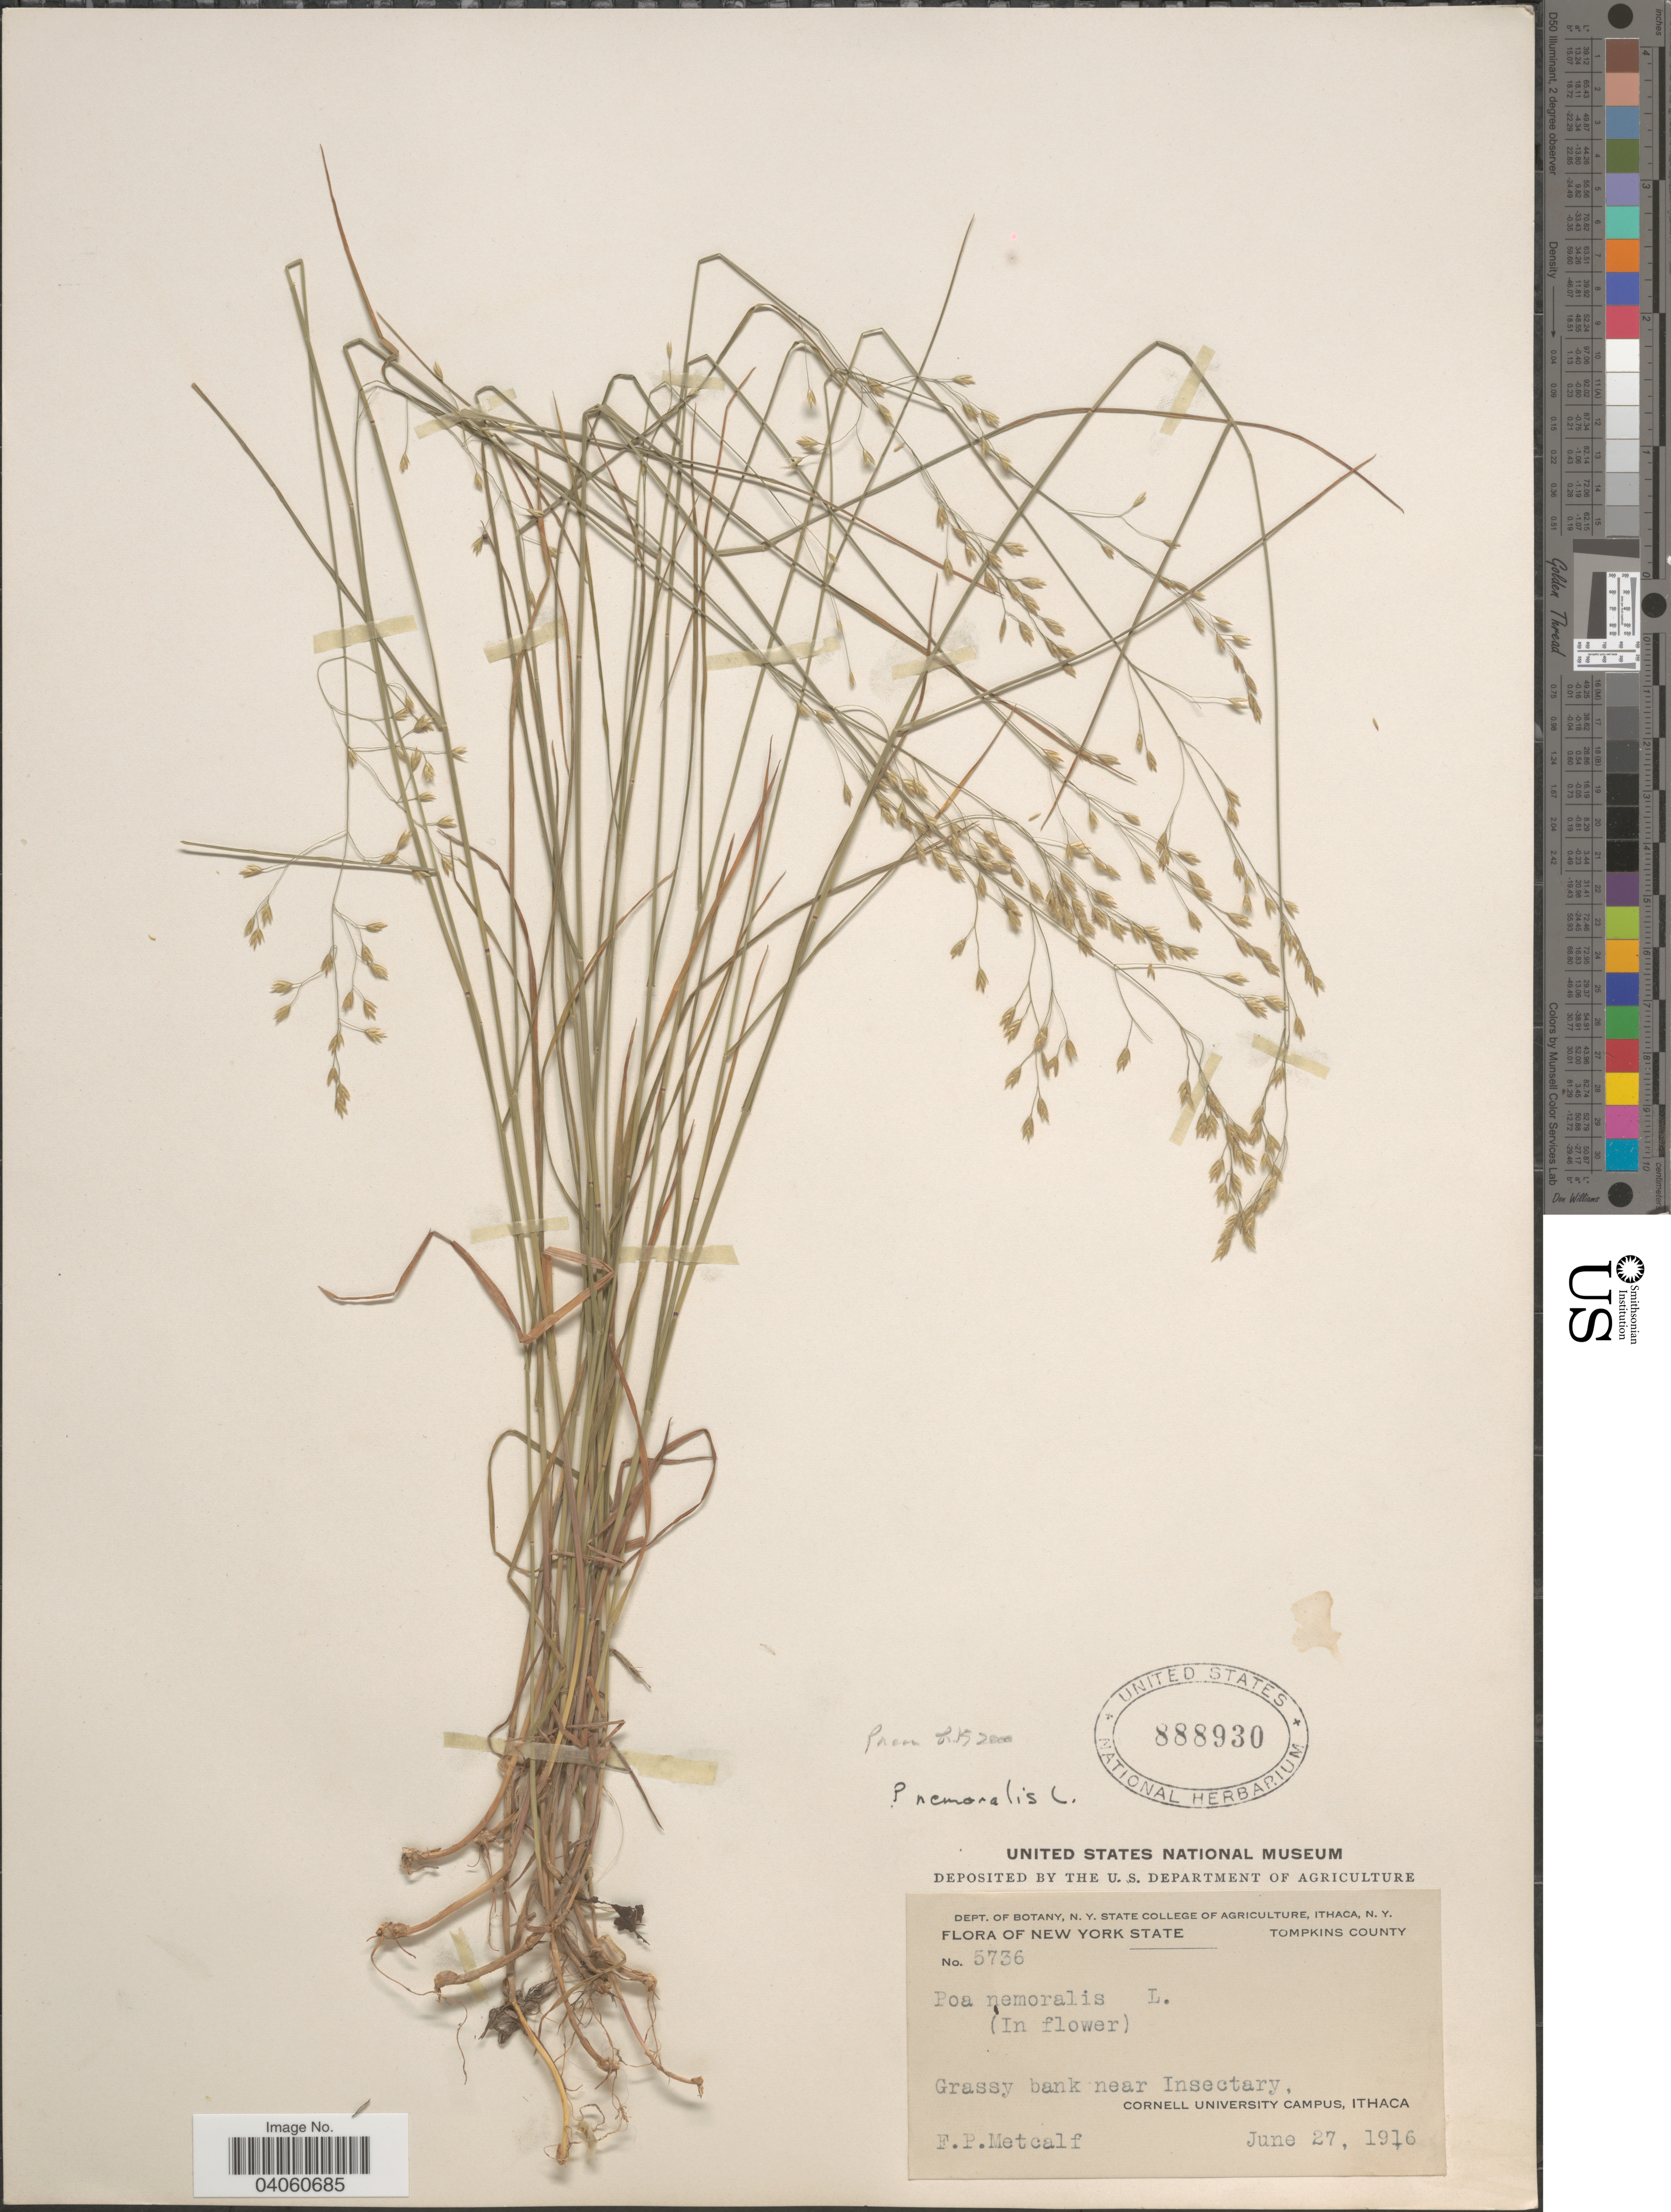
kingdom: Plantae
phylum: Tracheophyta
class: Liliopsida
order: Poales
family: Poaceae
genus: Poa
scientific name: Poa nemoralis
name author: L.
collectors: F. Metcalf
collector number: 5736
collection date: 1916-06-27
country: United States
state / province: New York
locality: Tompkins County. Grassy bank near Insectary, Cornell University Campus, Ithaca.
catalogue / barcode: US 888930